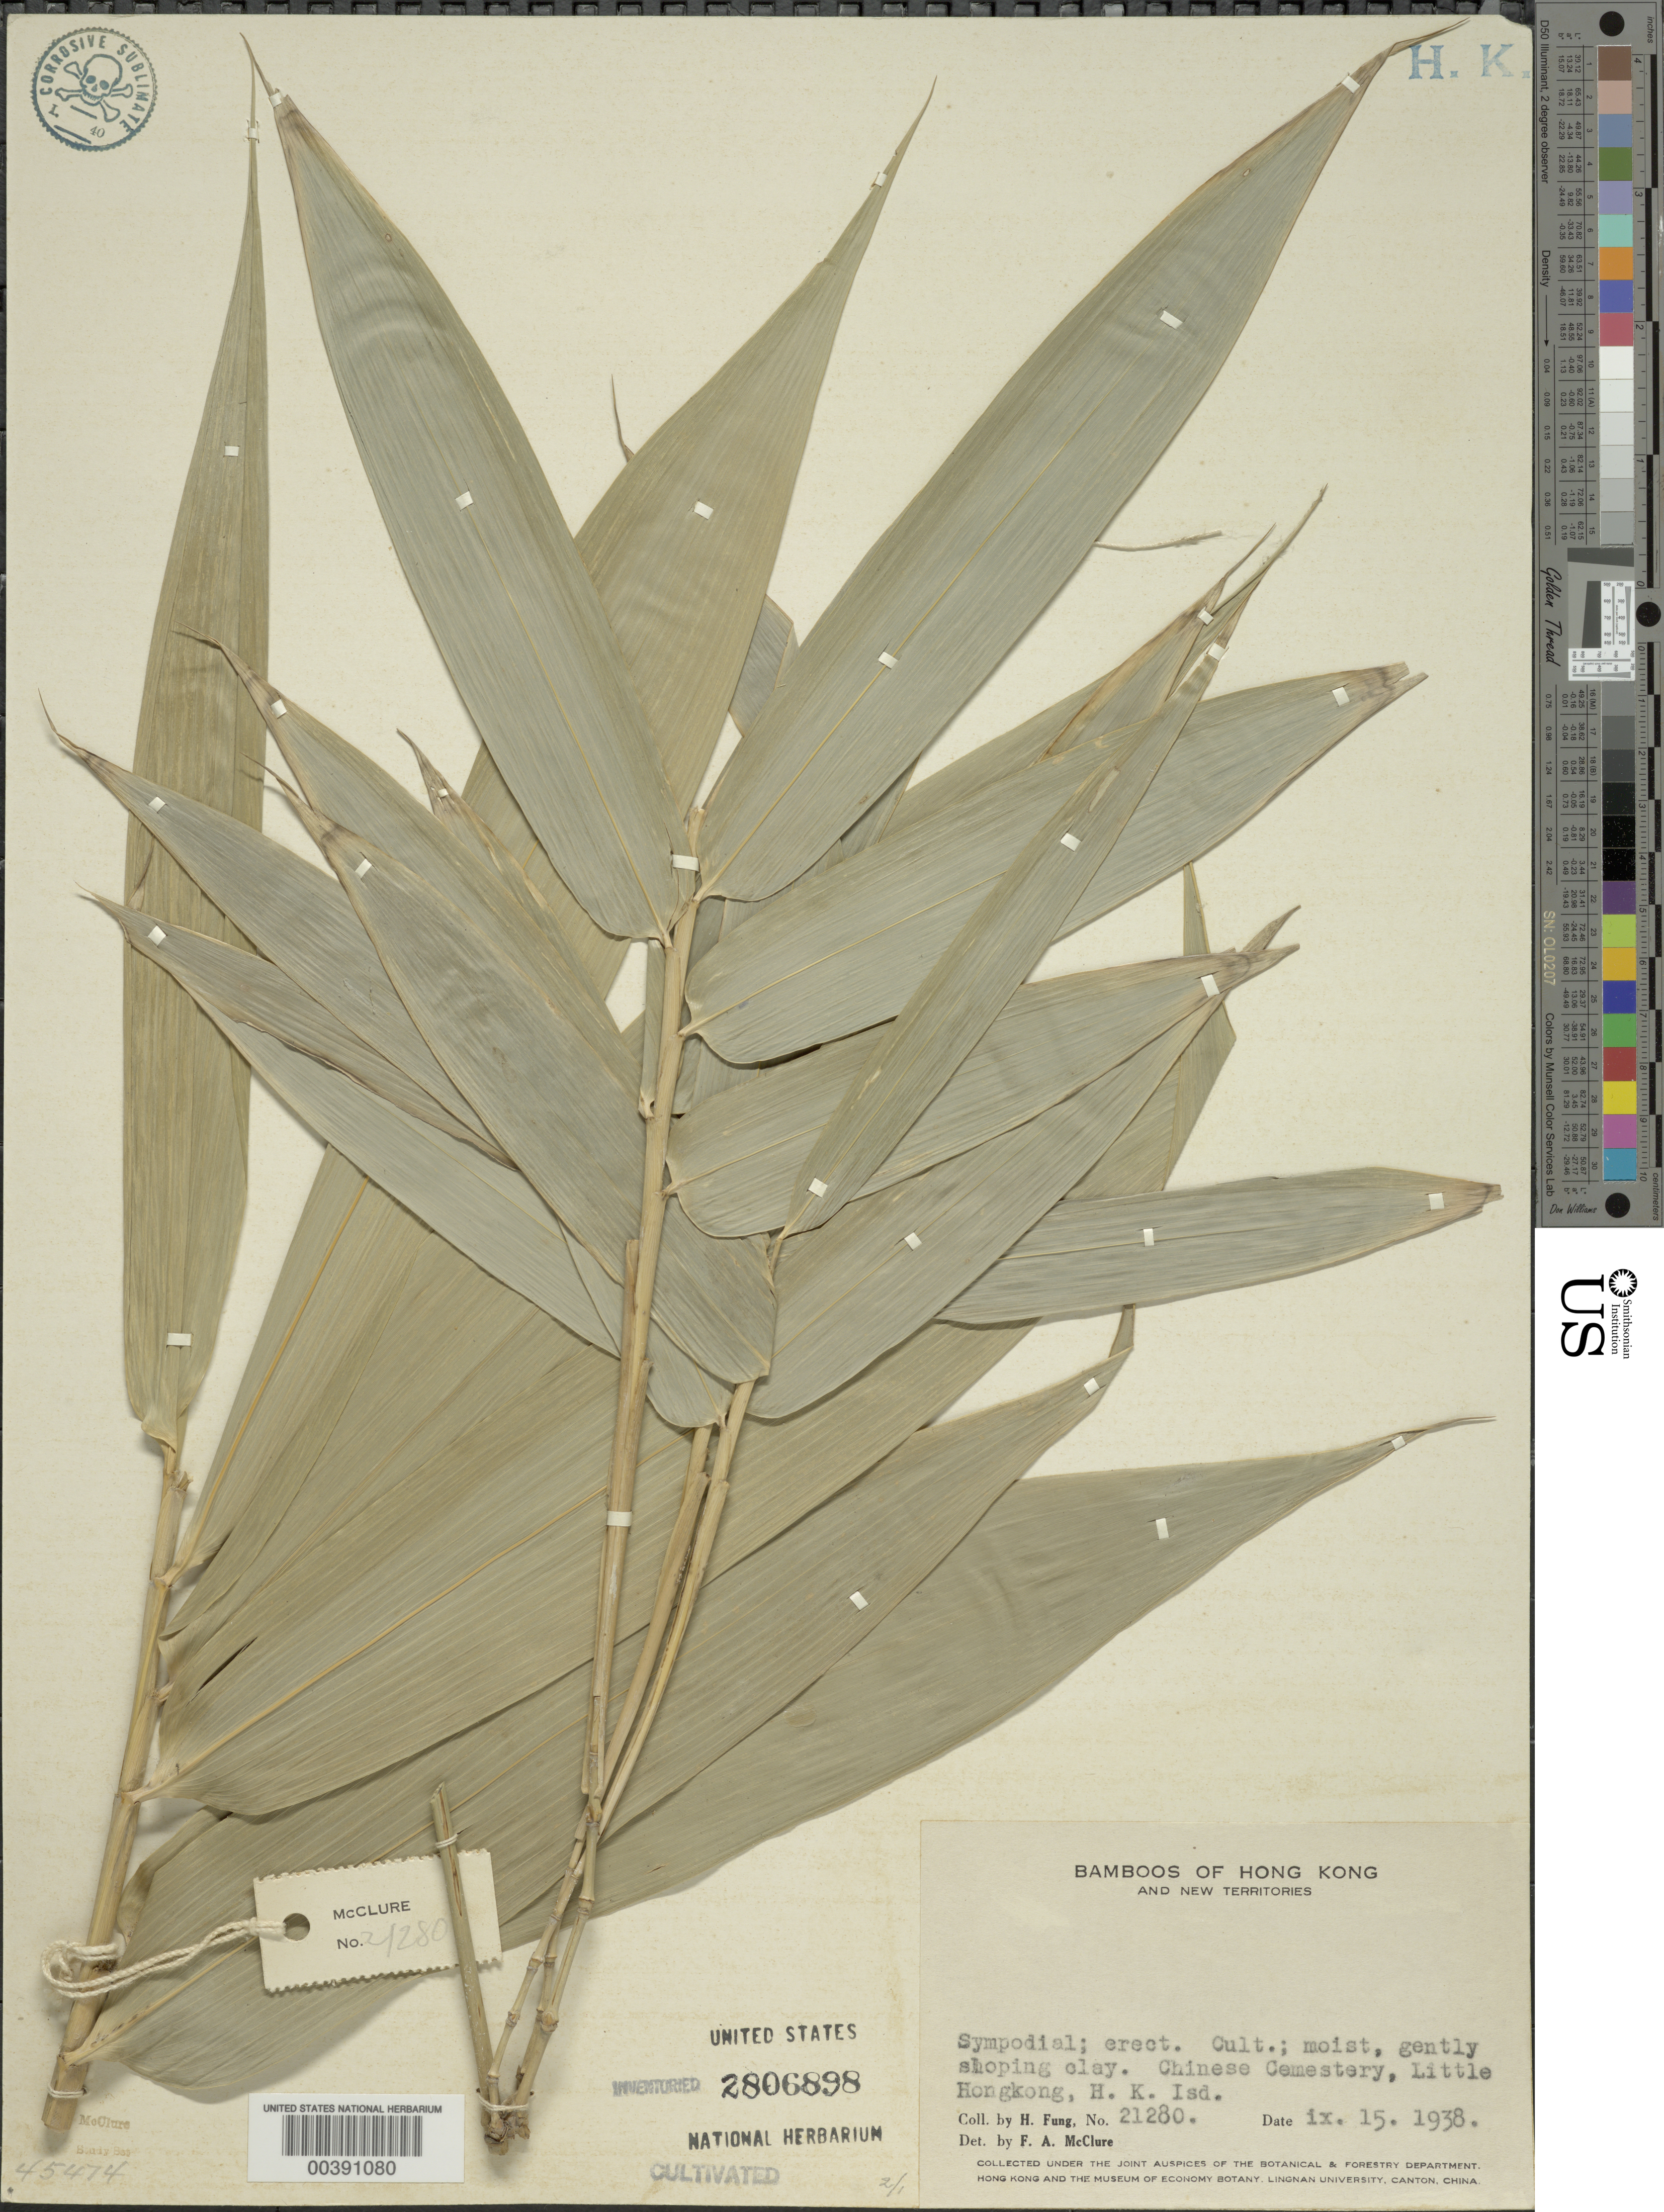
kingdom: Plantae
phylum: Tracheophyta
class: Liliopsida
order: Poales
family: Poaceae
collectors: H. L. Fung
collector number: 21280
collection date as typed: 15 Sep 1938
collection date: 1938-09-15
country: China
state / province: Hong Kong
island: Hong Kong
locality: Little hong kong, chinese cemetery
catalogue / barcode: US 2806898